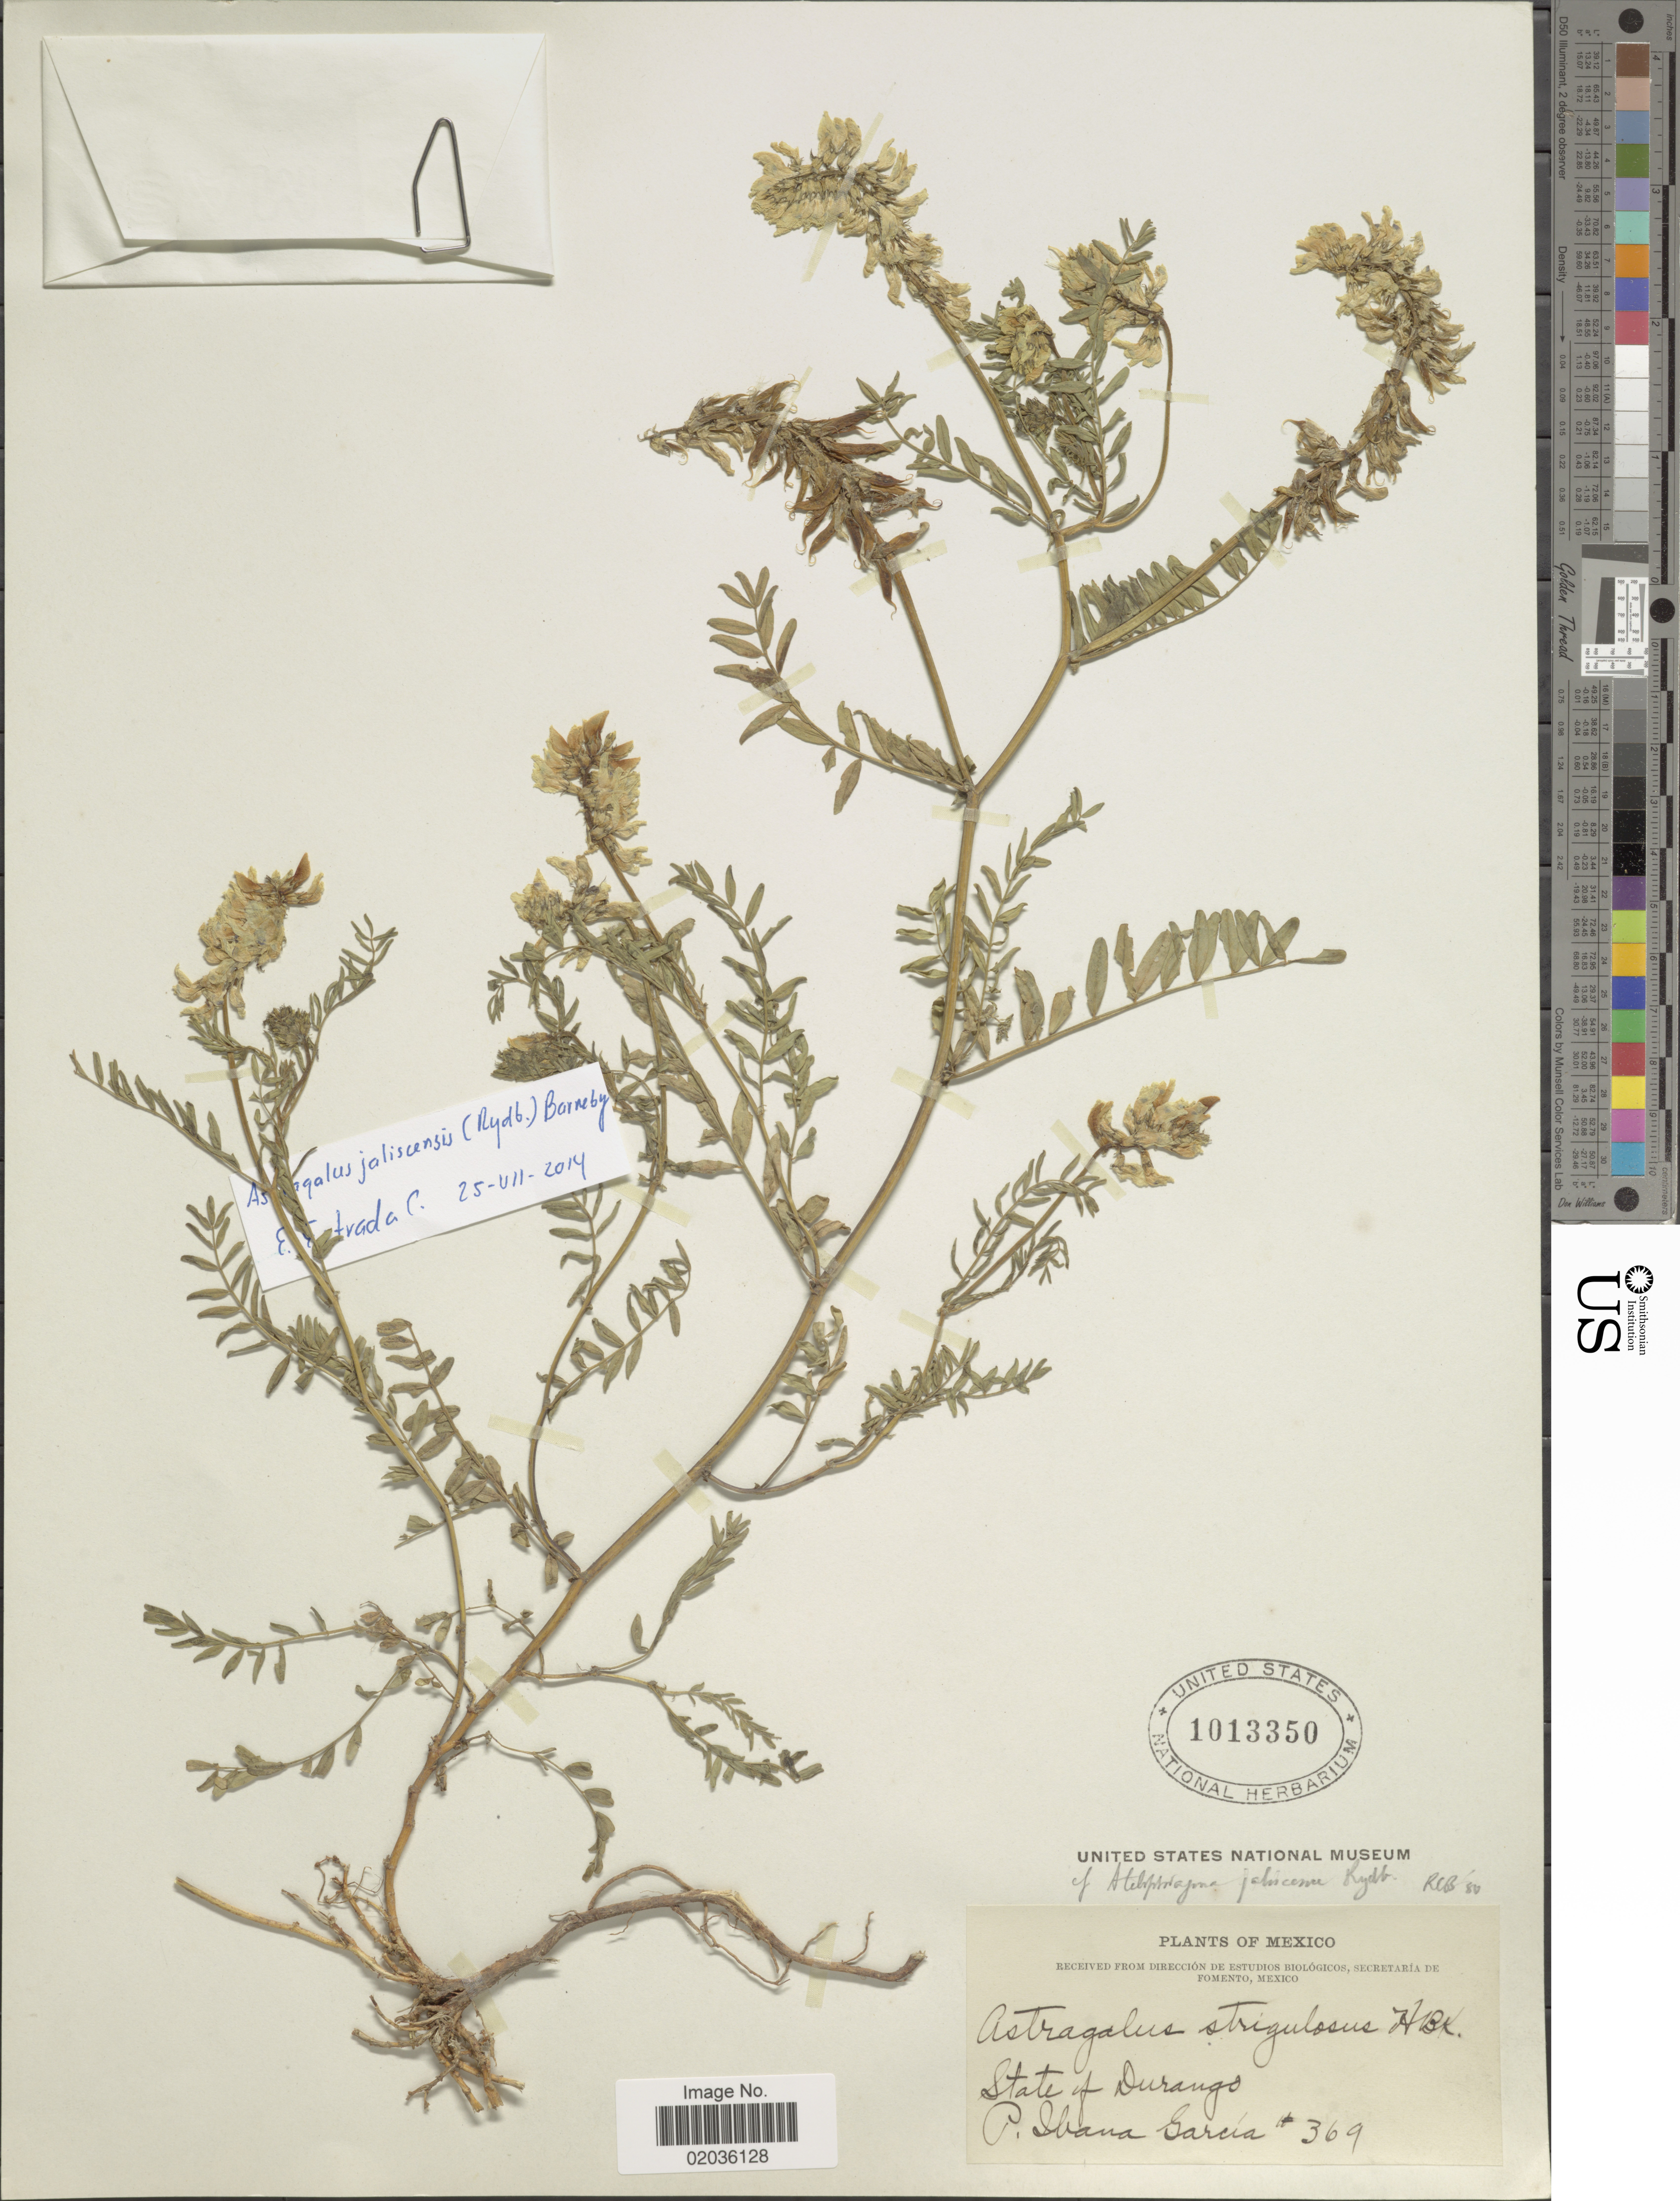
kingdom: Plantae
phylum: Tracheophyta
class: Magnoliopsida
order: Fabales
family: Fabaceae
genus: Astragalus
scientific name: Astragalus jaliscensis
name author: (Rydb.) Barneby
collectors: P. Ibana-García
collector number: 369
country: Mexico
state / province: Durango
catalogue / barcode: US 1013350